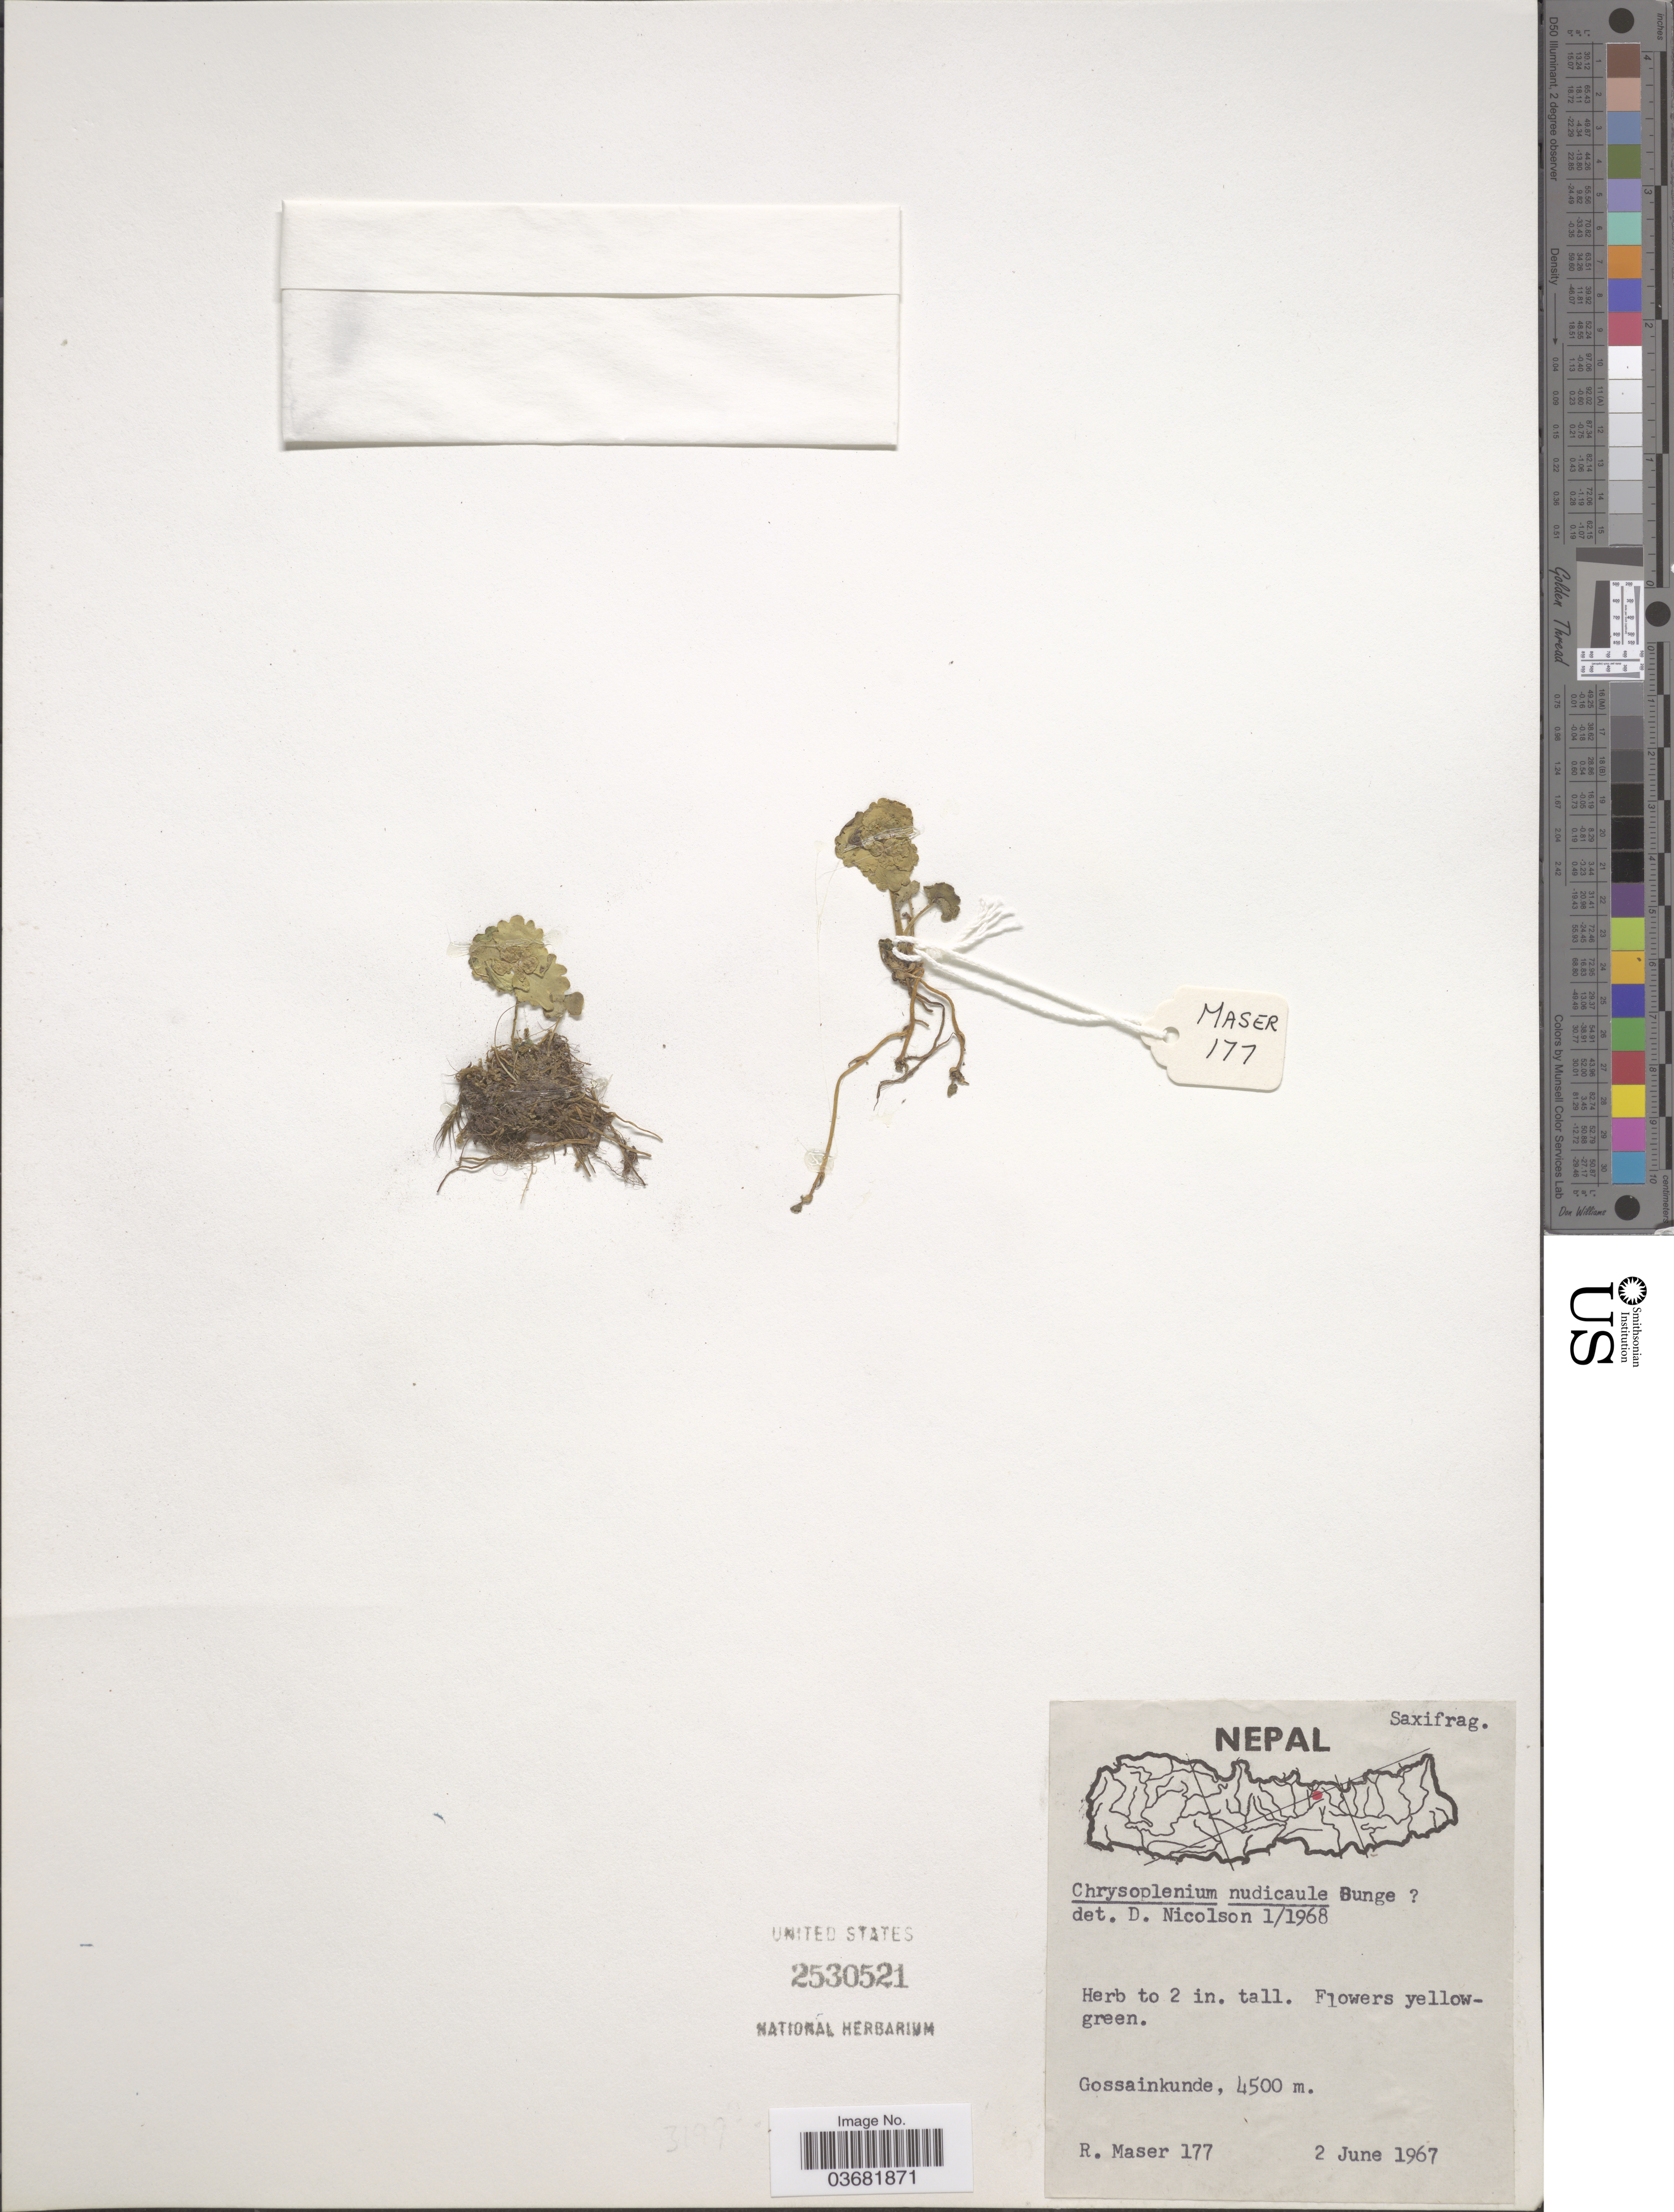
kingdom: Plantae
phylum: Tracheophyta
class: Magnoliopsida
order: Saxifragales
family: Saxifragaceae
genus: Chrysosplenium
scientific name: Chrysosplenium nudicaule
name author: Bunge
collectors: R. Maser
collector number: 177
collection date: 1967-06-02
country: Nepal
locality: Gossainkunde.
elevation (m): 4500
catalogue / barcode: US 2530521